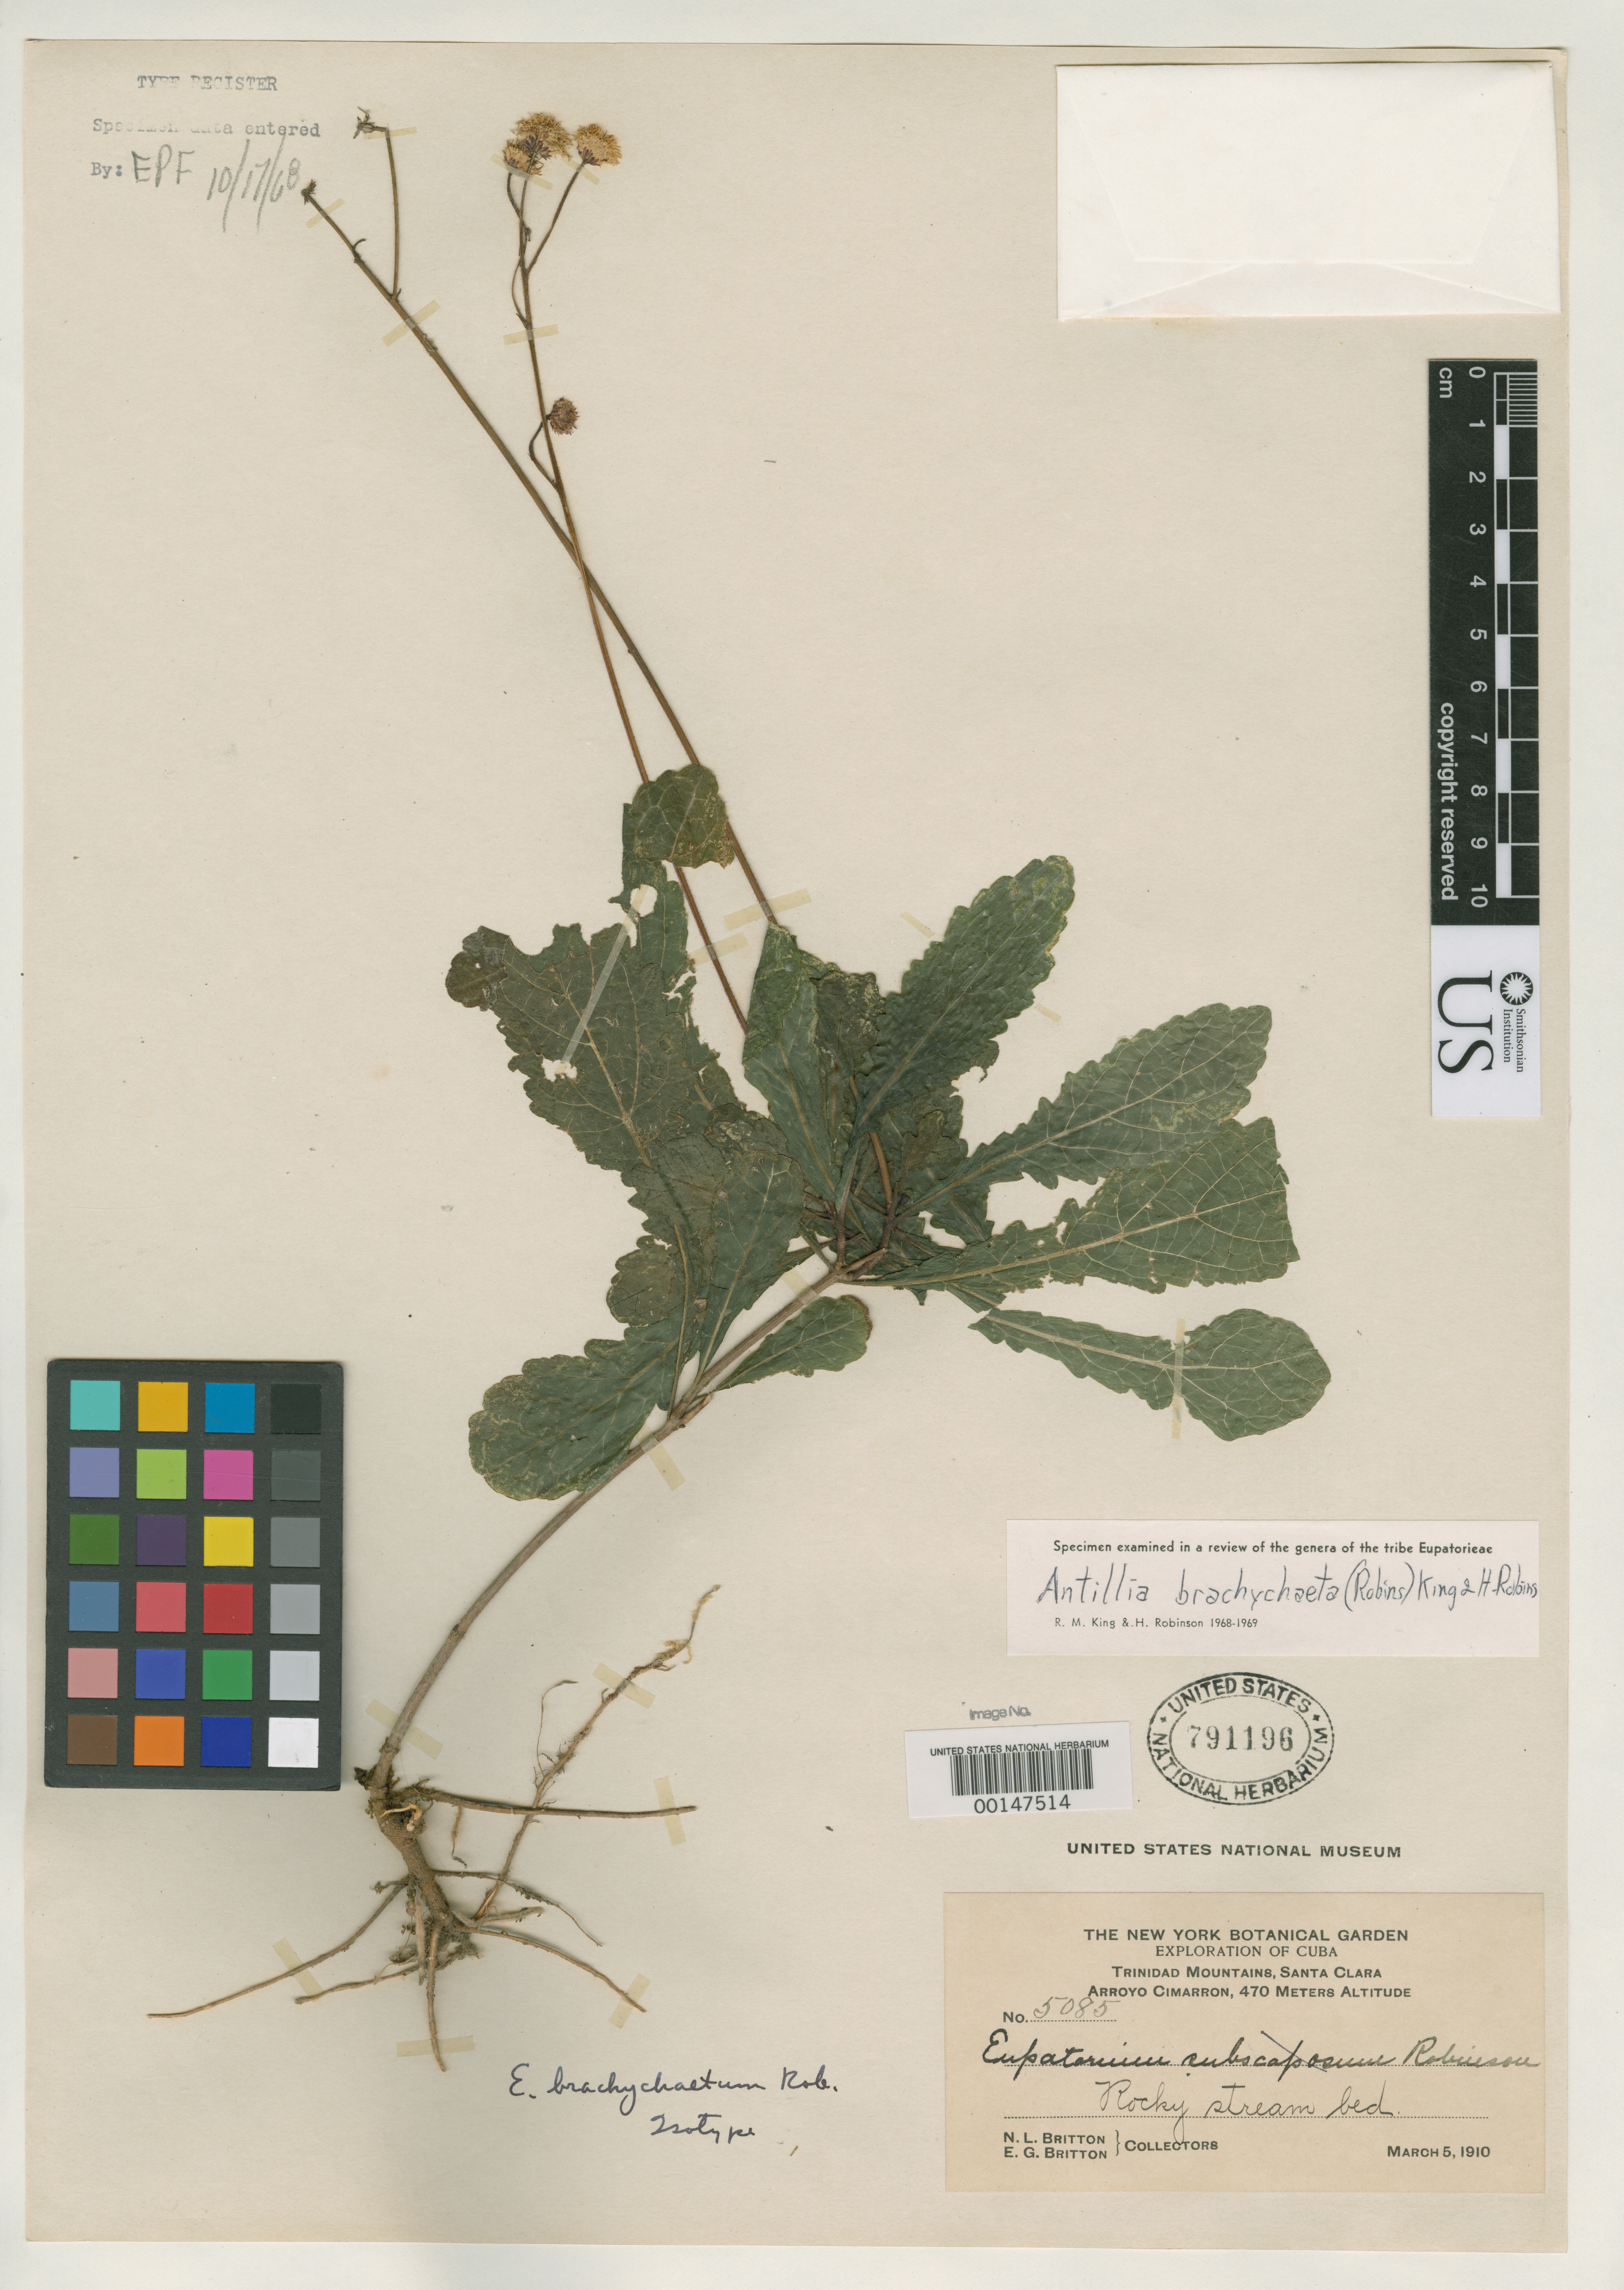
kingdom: Plantae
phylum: Tracheophyta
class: Magnoliopsida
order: Asterales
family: Asteraceae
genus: Eupatorium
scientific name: Eupatorium brachychaetum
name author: B.L. Rob.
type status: Isotype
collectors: N. Britton & E. G. Britton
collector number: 5085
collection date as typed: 05 Mar 1910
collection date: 1910-03-05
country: Cuba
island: Greater Antilles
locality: Arroyo Cimarron.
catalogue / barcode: US 791196